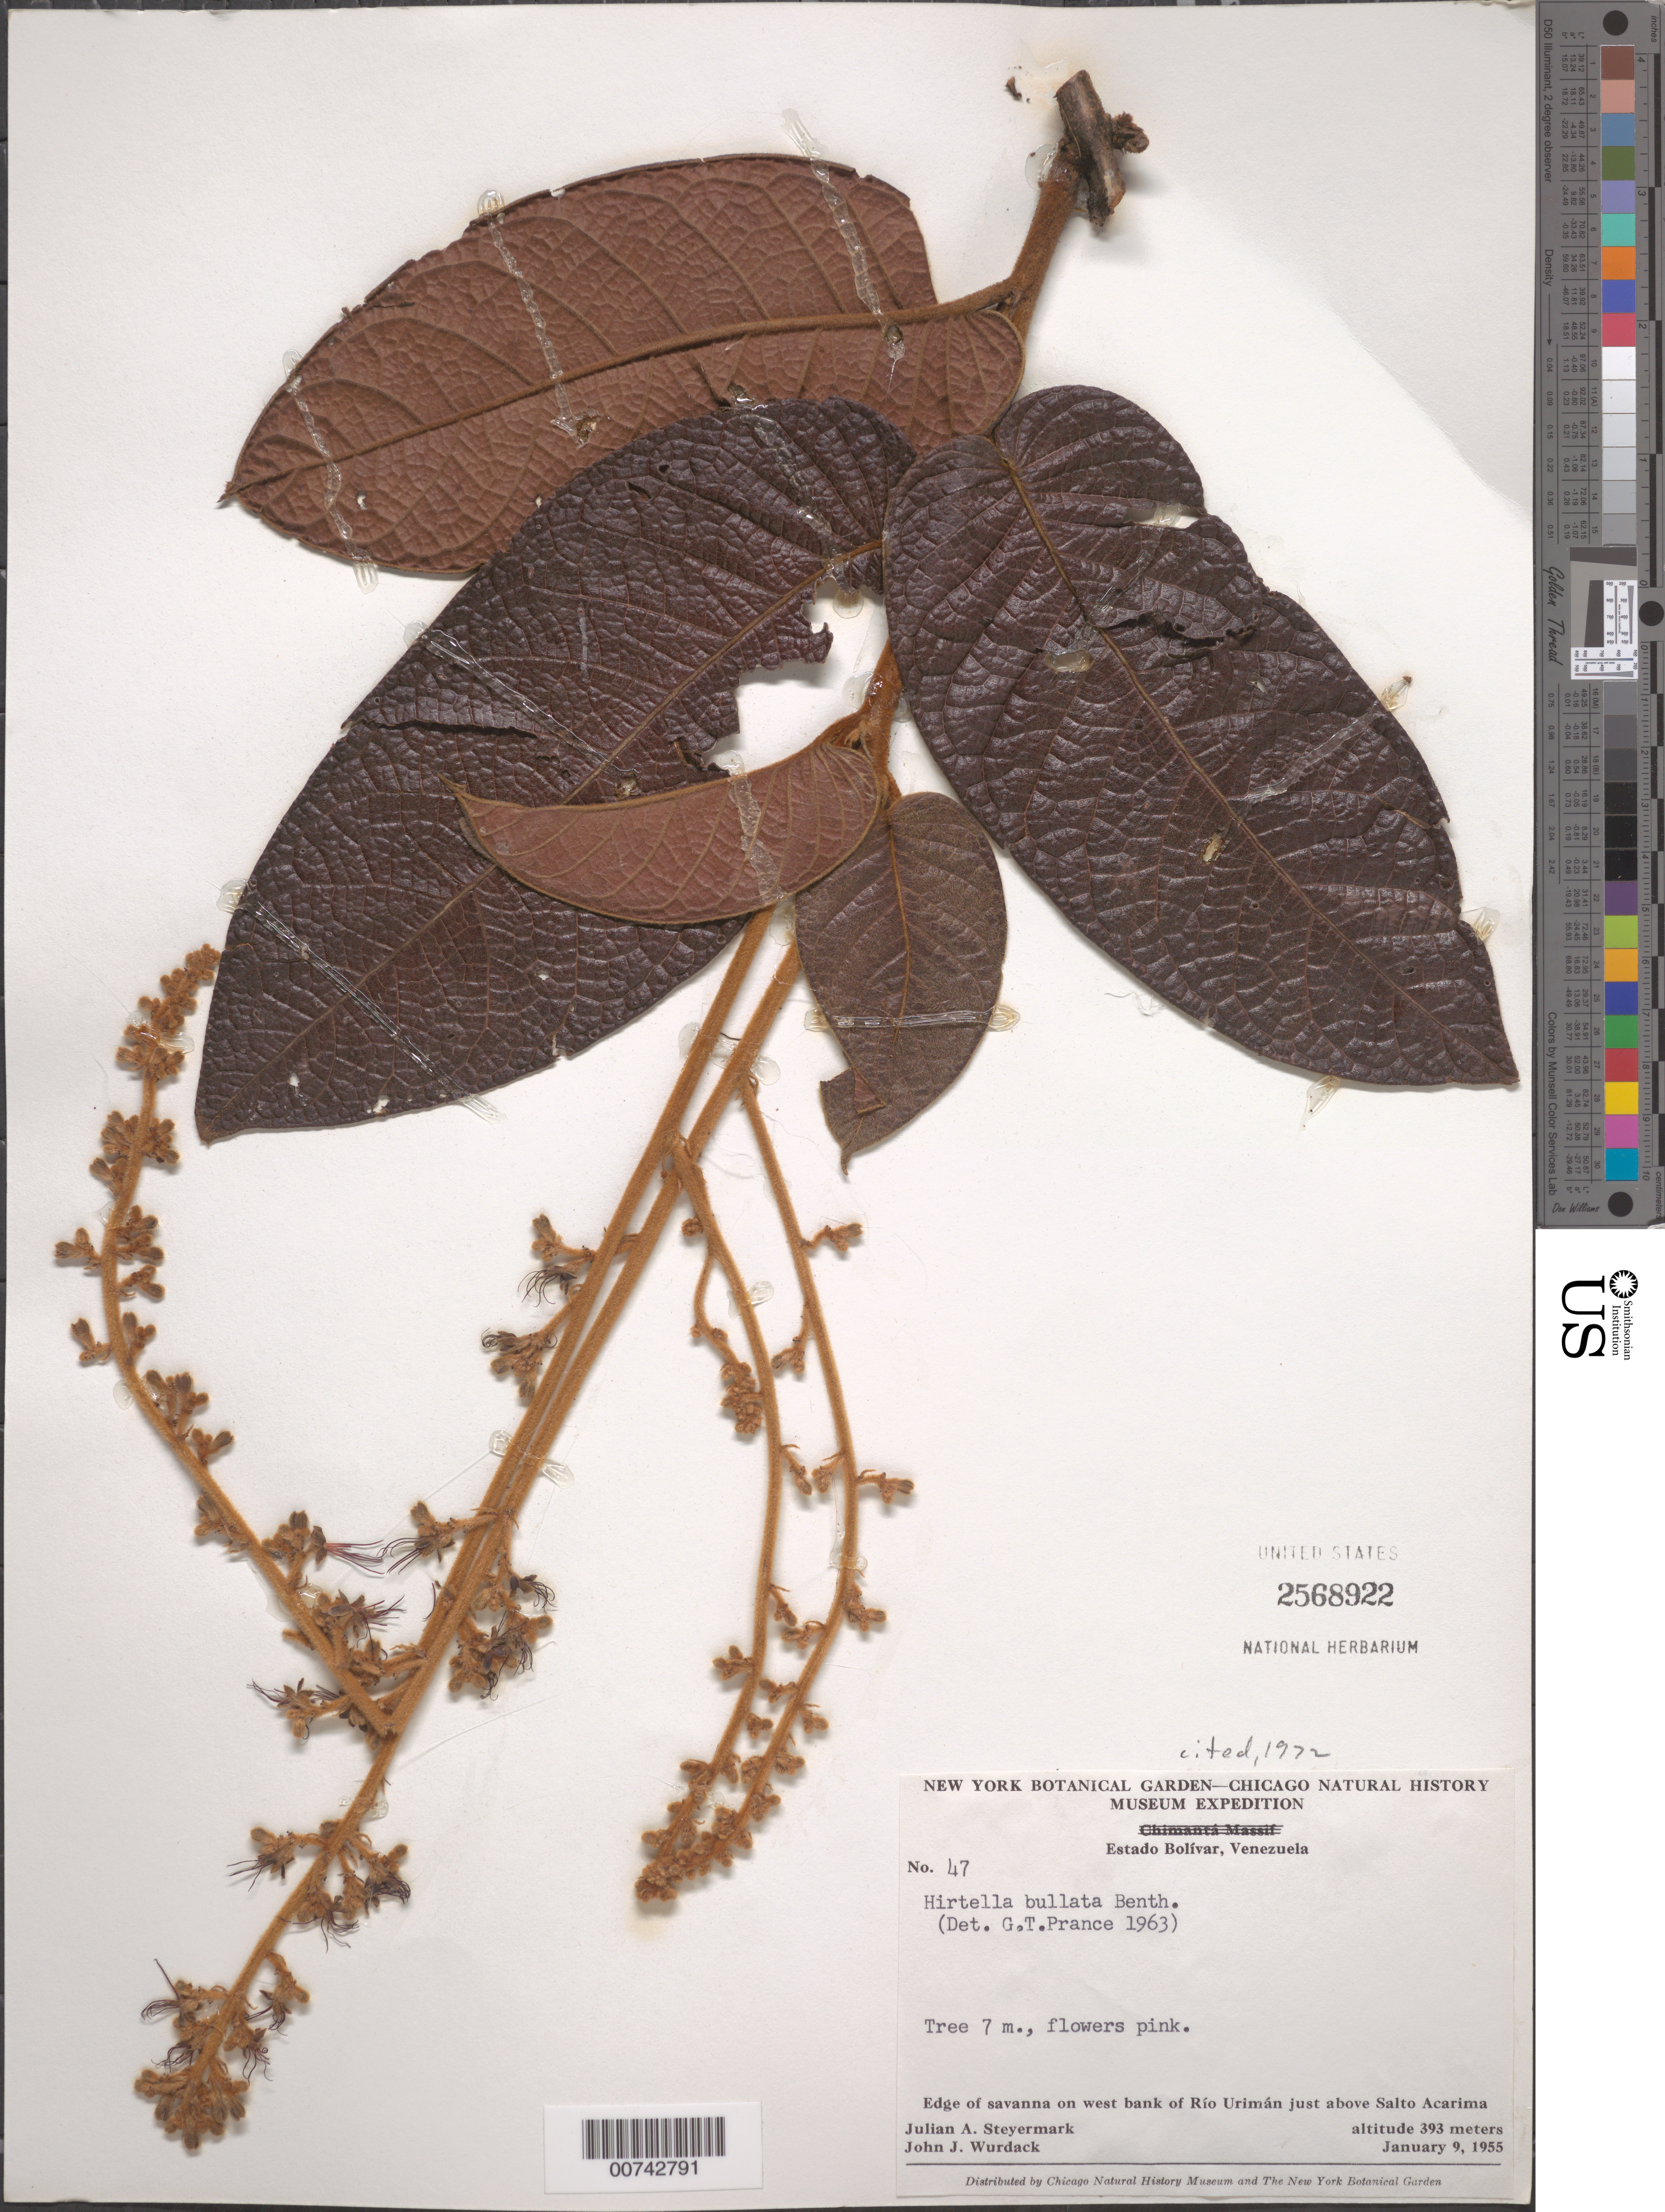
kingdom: Plantae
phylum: Tracheophyta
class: Magnoliopsida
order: Malpighiales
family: Chrysobalanaceae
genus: Hirtella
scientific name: Hirtella bullata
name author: Benth.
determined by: Prance, G. T.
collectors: J. Steyermark & J. J. Wurdack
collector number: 55 47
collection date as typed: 9-Jan-55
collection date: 1955-01-09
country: Venezuela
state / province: Bolívar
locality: Río Urimán, W bank, just above Salto Acarima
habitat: Edge of savanna on west bank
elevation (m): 393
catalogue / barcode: US 2568922